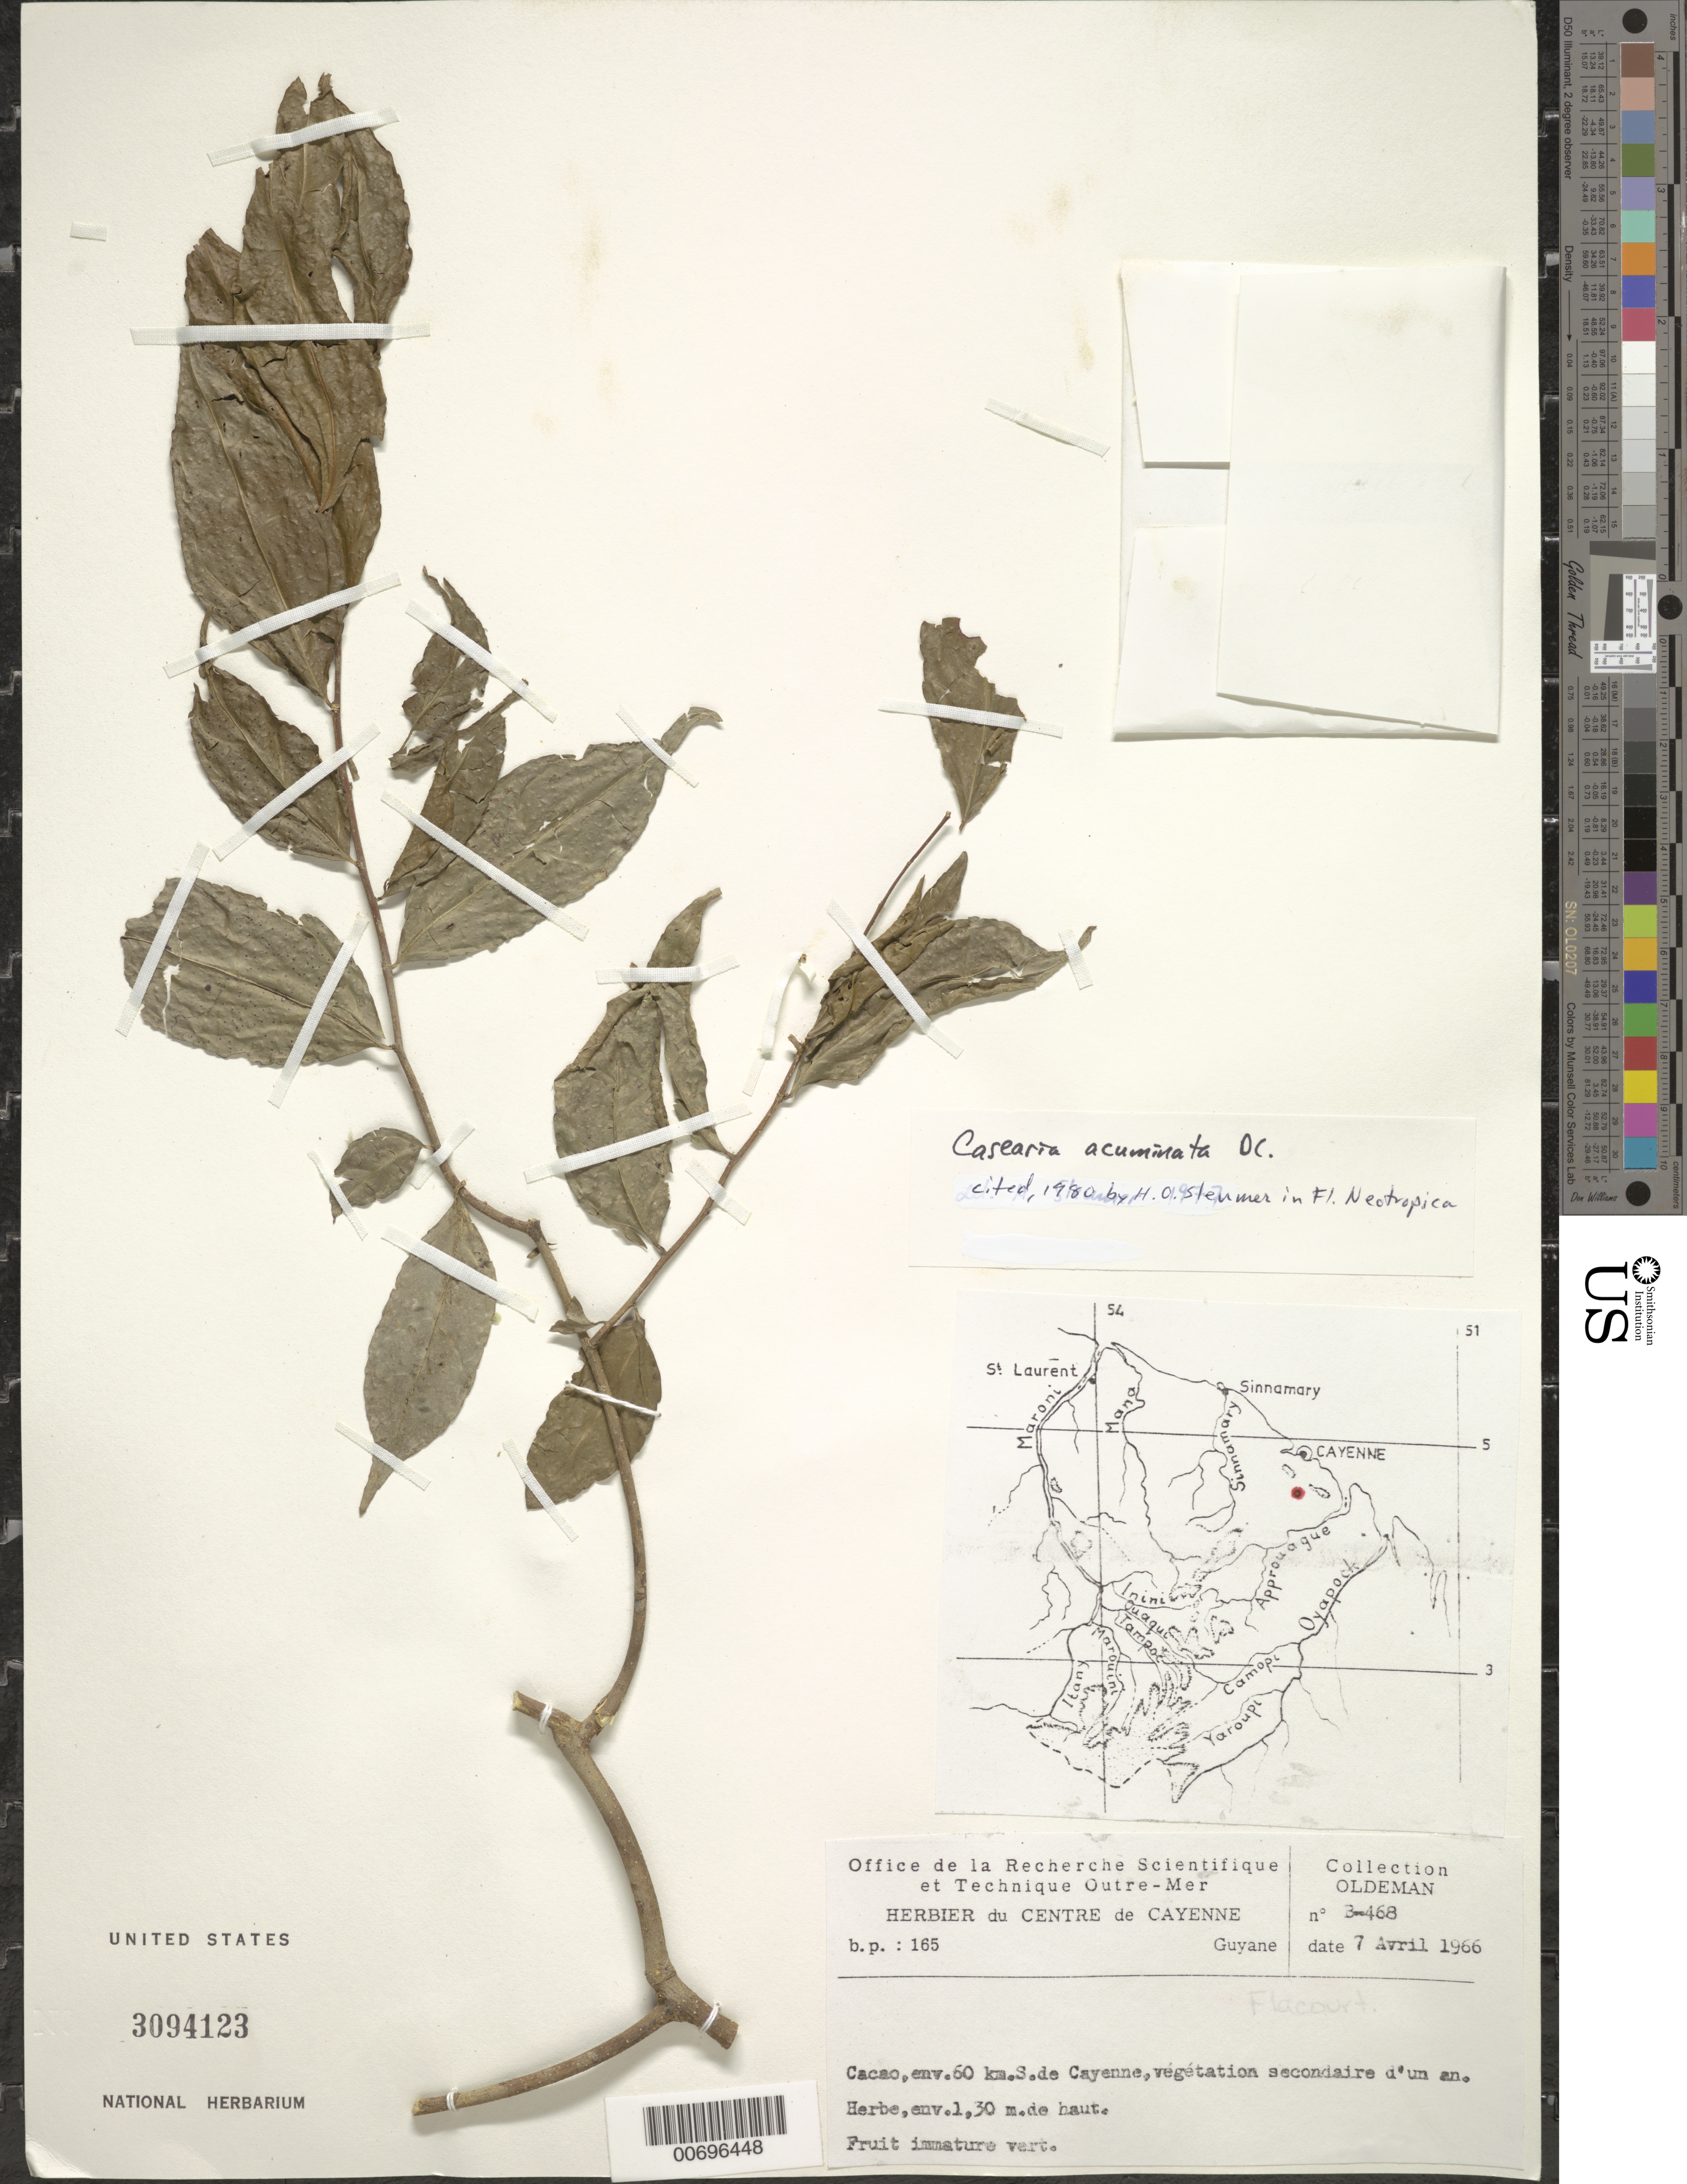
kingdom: Plantae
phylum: Tracheophyta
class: Magnoliopsida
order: Malpighiales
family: Salicaceae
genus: Casearia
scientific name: Casearia acuminata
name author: DC.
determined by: Sleumer, H. O.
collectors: R. Oldeman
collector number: B 468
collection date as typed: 7-Apr-66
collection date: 1966-04-07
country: French Guiana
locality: Cacao Village, env. 60 km S de Cayenne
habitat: Secondary vegetation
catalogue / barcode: US 3094123